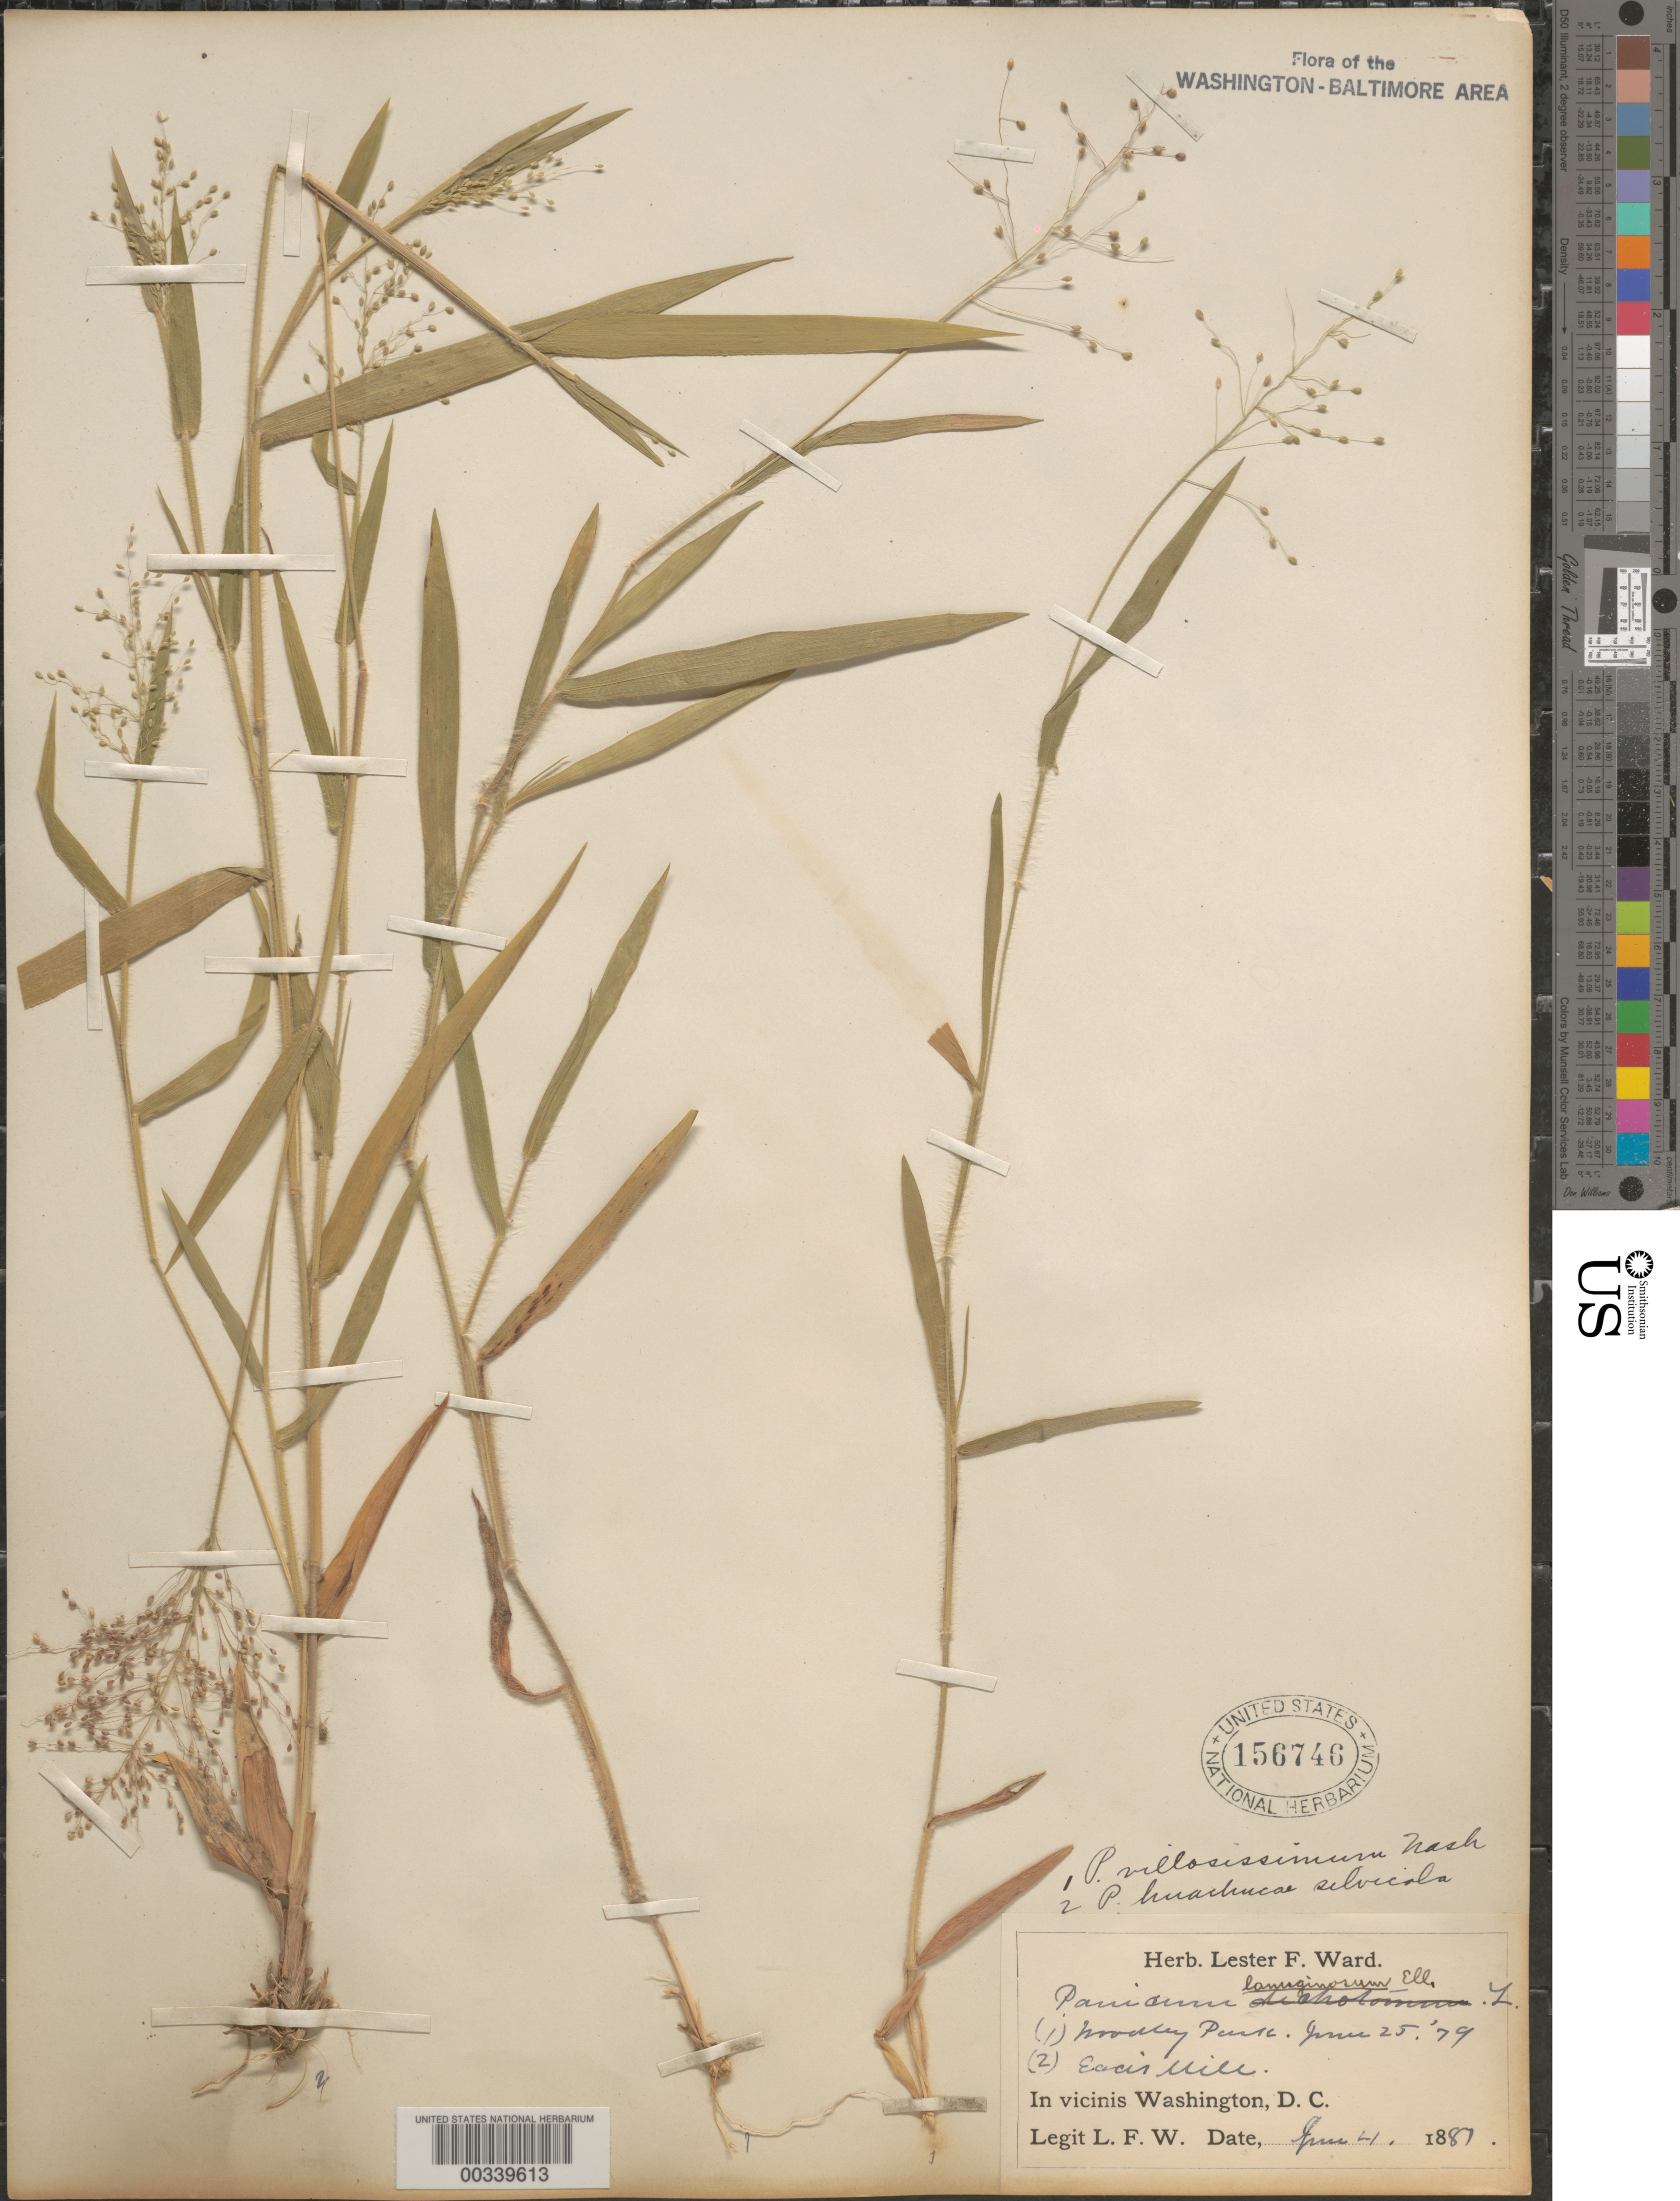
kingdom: Plantae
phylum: Tracheophyta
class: Liliopsida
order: Poales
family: Poaceae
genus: Dichanthelium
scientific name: Dichanthelium ovale subsp. villosissimum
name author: (Nash) Freckmann & Lelong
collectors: L. F. Ward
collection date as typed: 04 Jun 1881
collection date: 1881-06-04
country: United States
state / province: District of Columbia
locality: Woodley Park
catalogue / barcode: US 156746